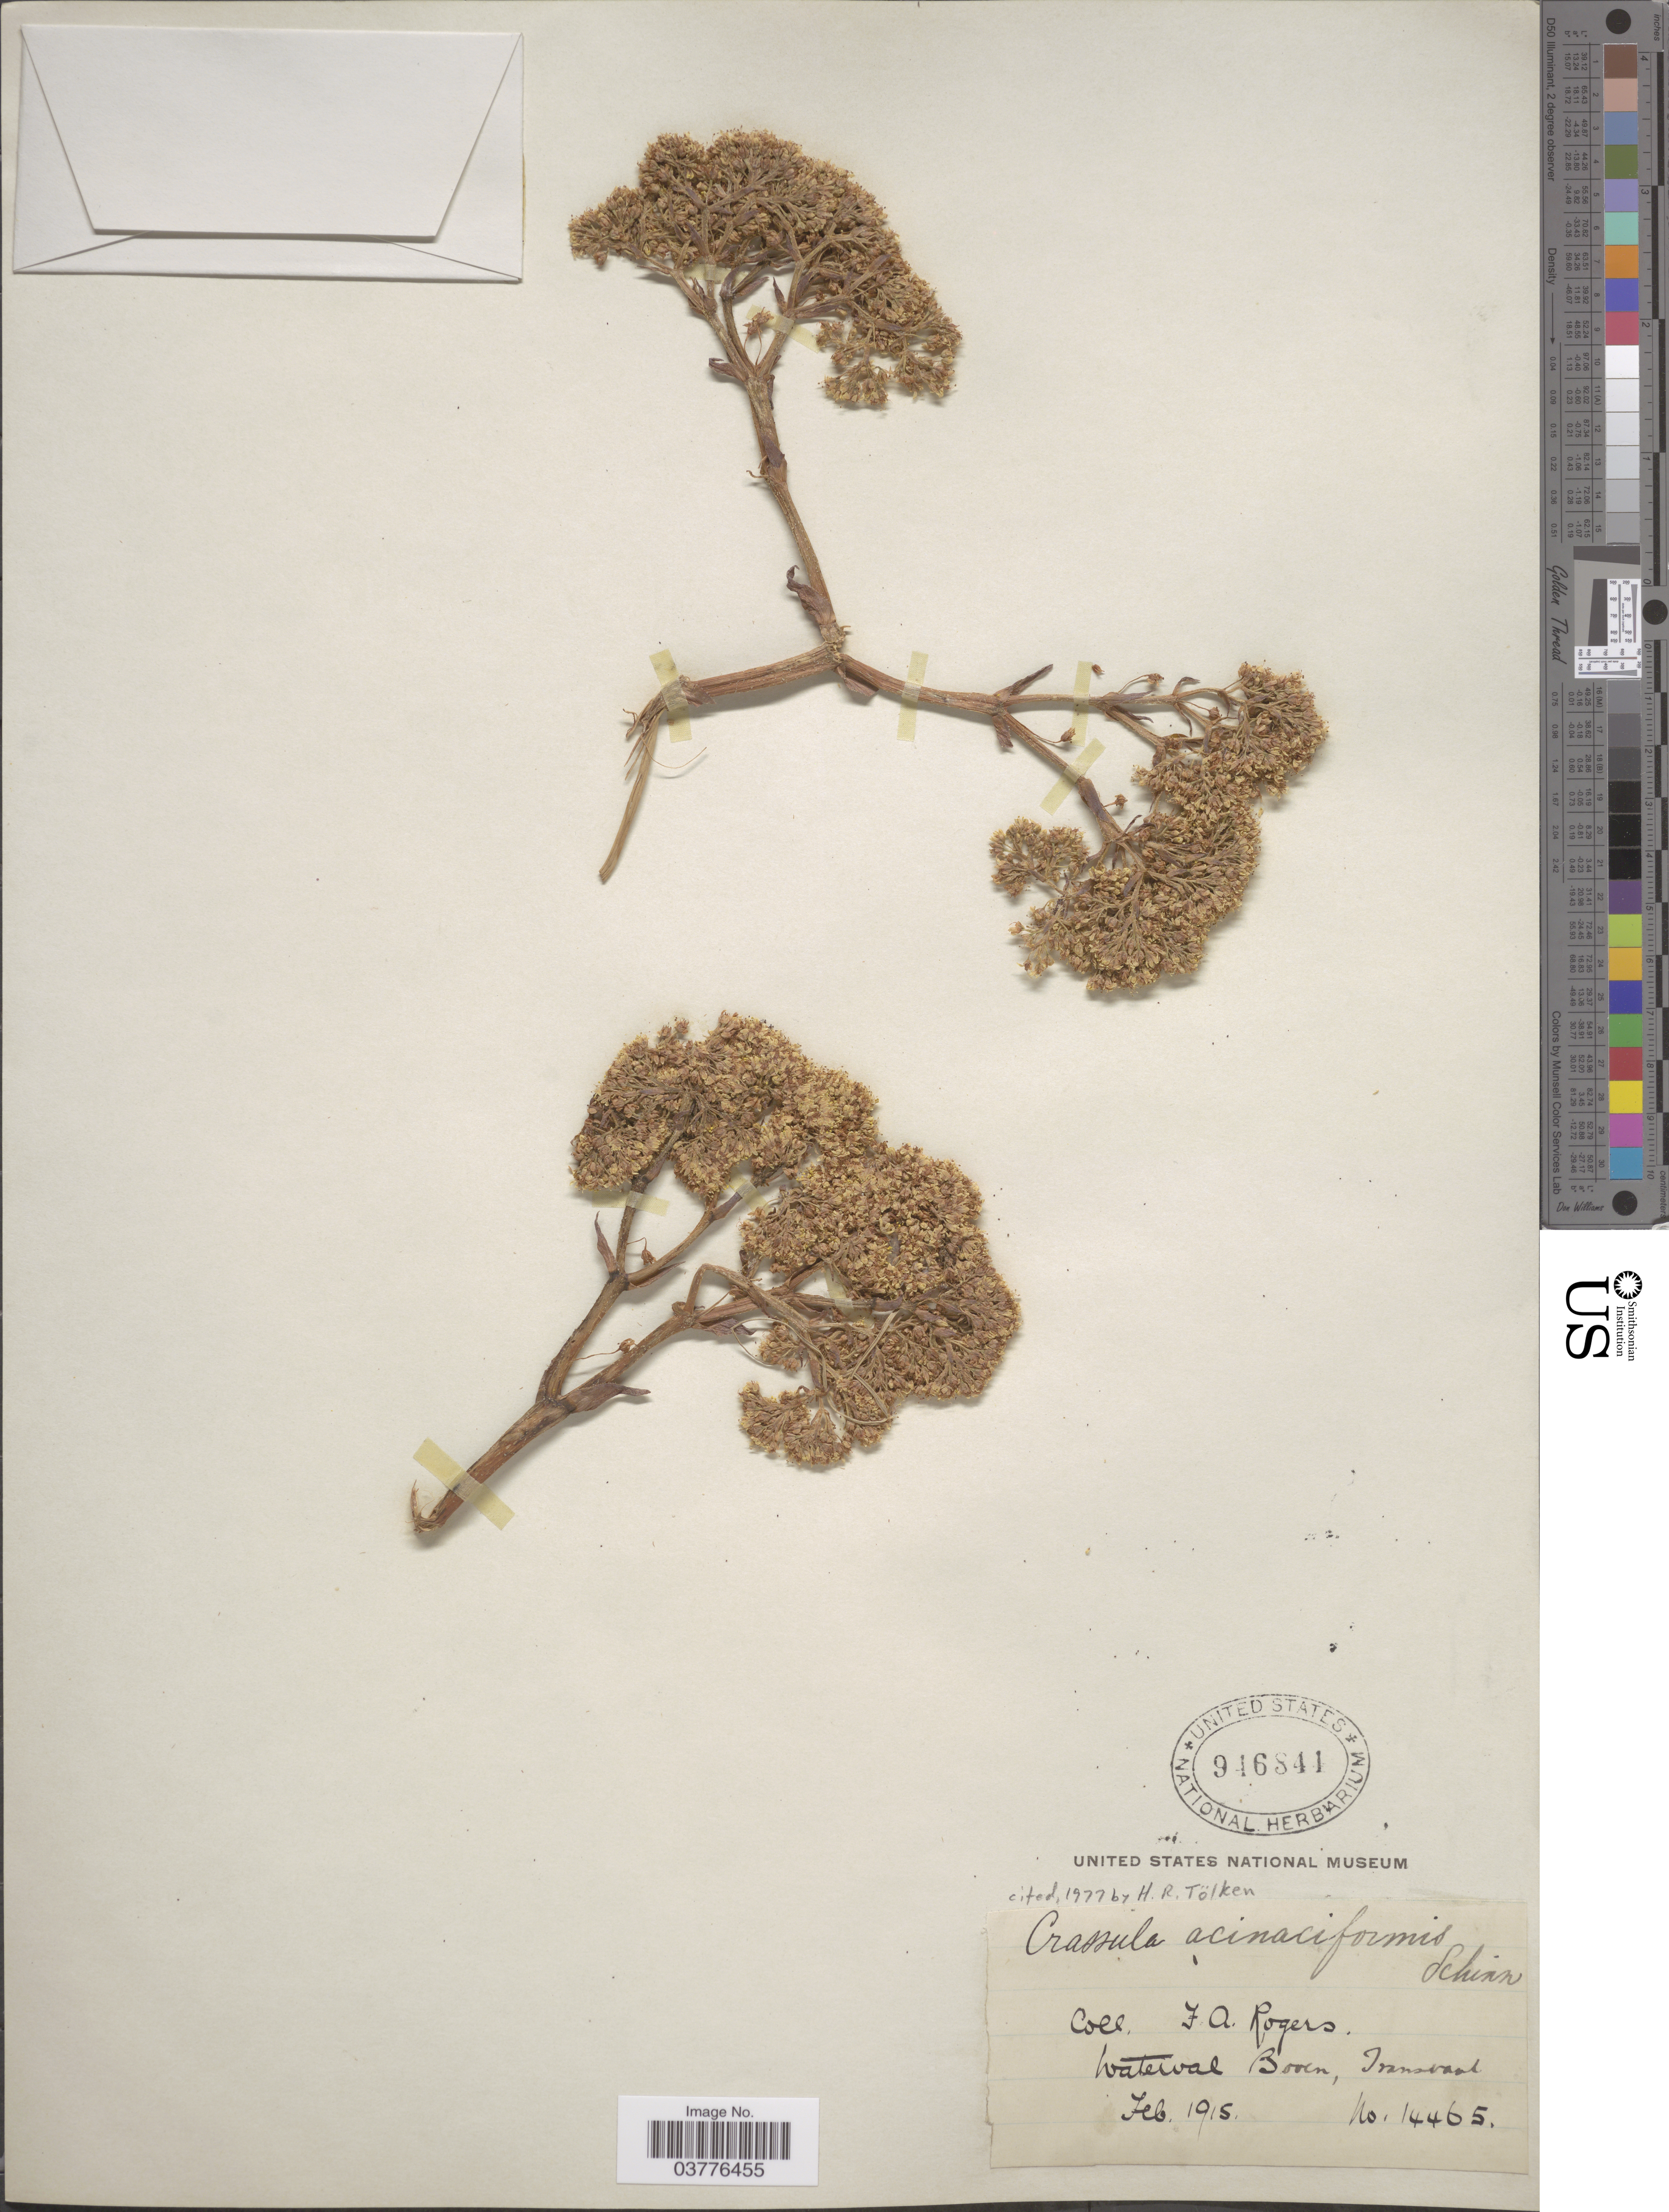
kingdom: Plantae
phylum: Tracheophyta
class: Magnoliopsida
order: Saxifragales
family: Crassulaceae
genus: Crassula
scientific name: Crassula acinaciformis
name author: Schinz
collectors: F. A. Rogers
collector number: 14465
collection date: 1915-02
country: South Africa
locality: Waterval Boven, Transvaal.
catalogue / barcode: US 946841